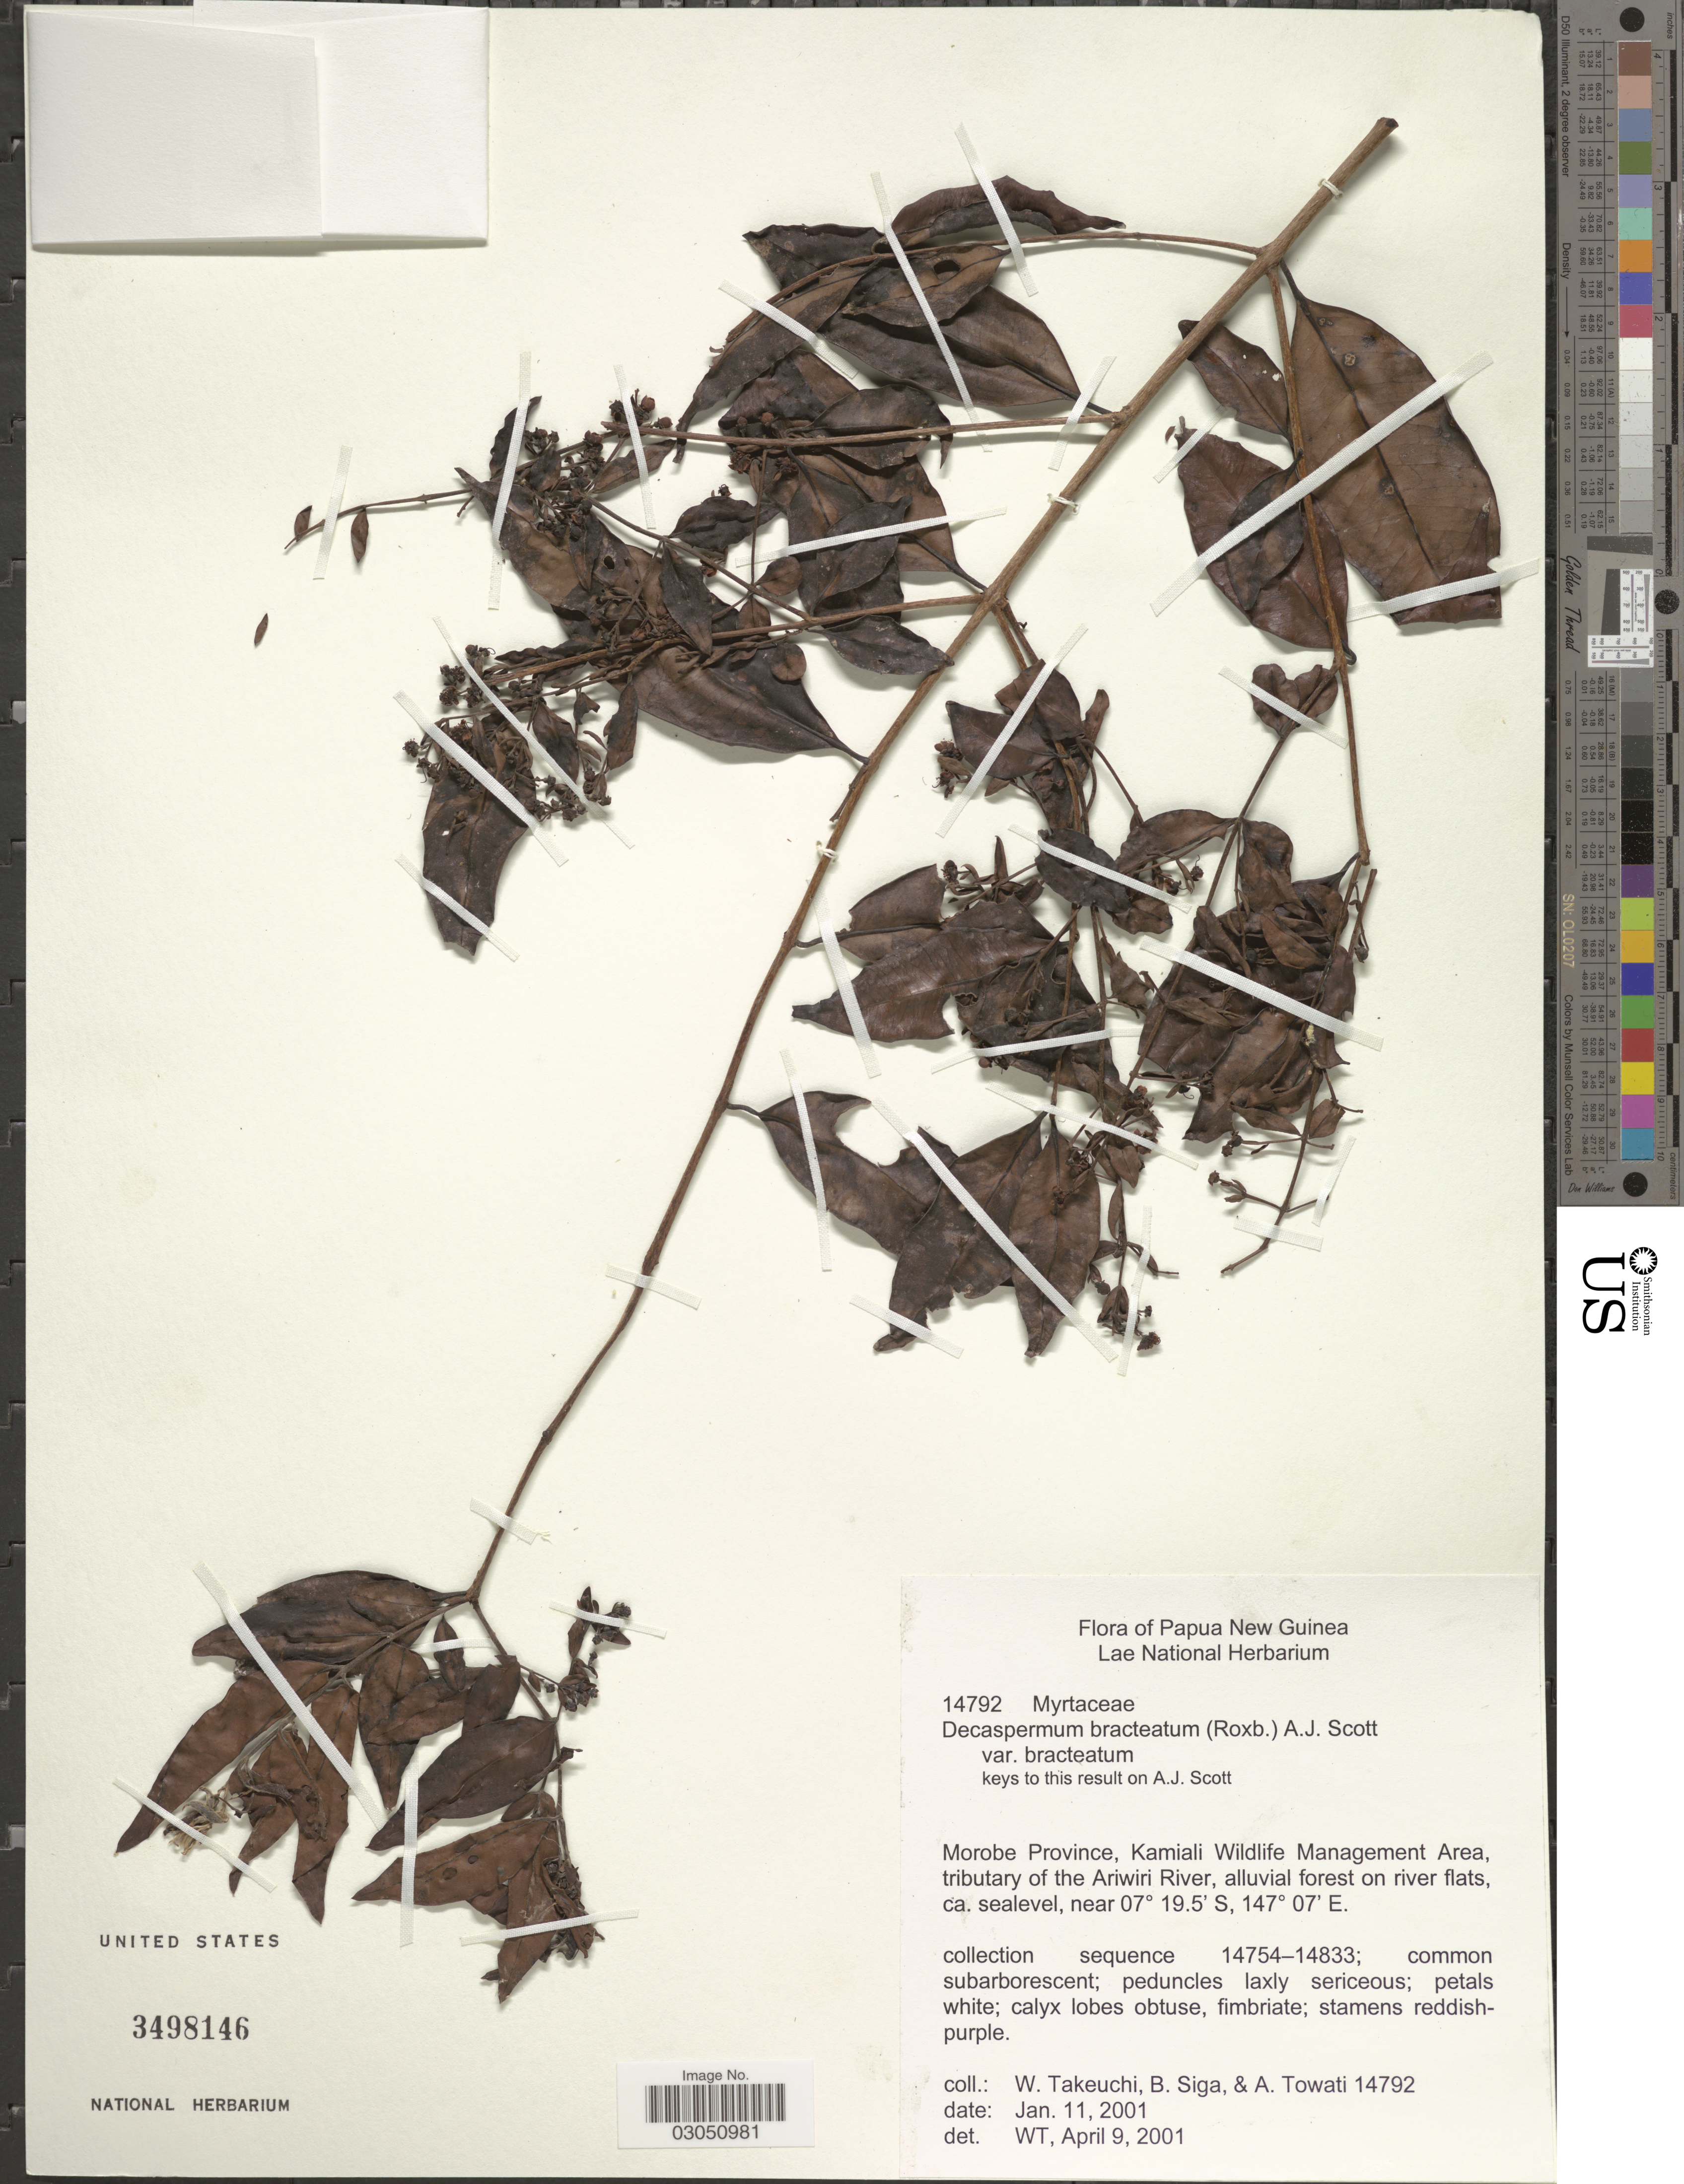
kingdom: Plantae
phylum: Tracheophyta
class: Magnoliopsida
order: Myrtales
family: Myrtaceae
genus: Decaspermum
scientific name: Decaspermum bracteatum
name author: (Roxb.) A.J. Scott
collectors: W. Takeuchi, B. Siga & A. Towati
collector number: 14792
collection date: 2001-01-11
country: Papua New Guinea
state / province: Morobe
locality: Kamiali Wildlife Management Area, tributary of the Ariwiri River, alluvial forest on river flats.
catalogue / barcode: US 3498146